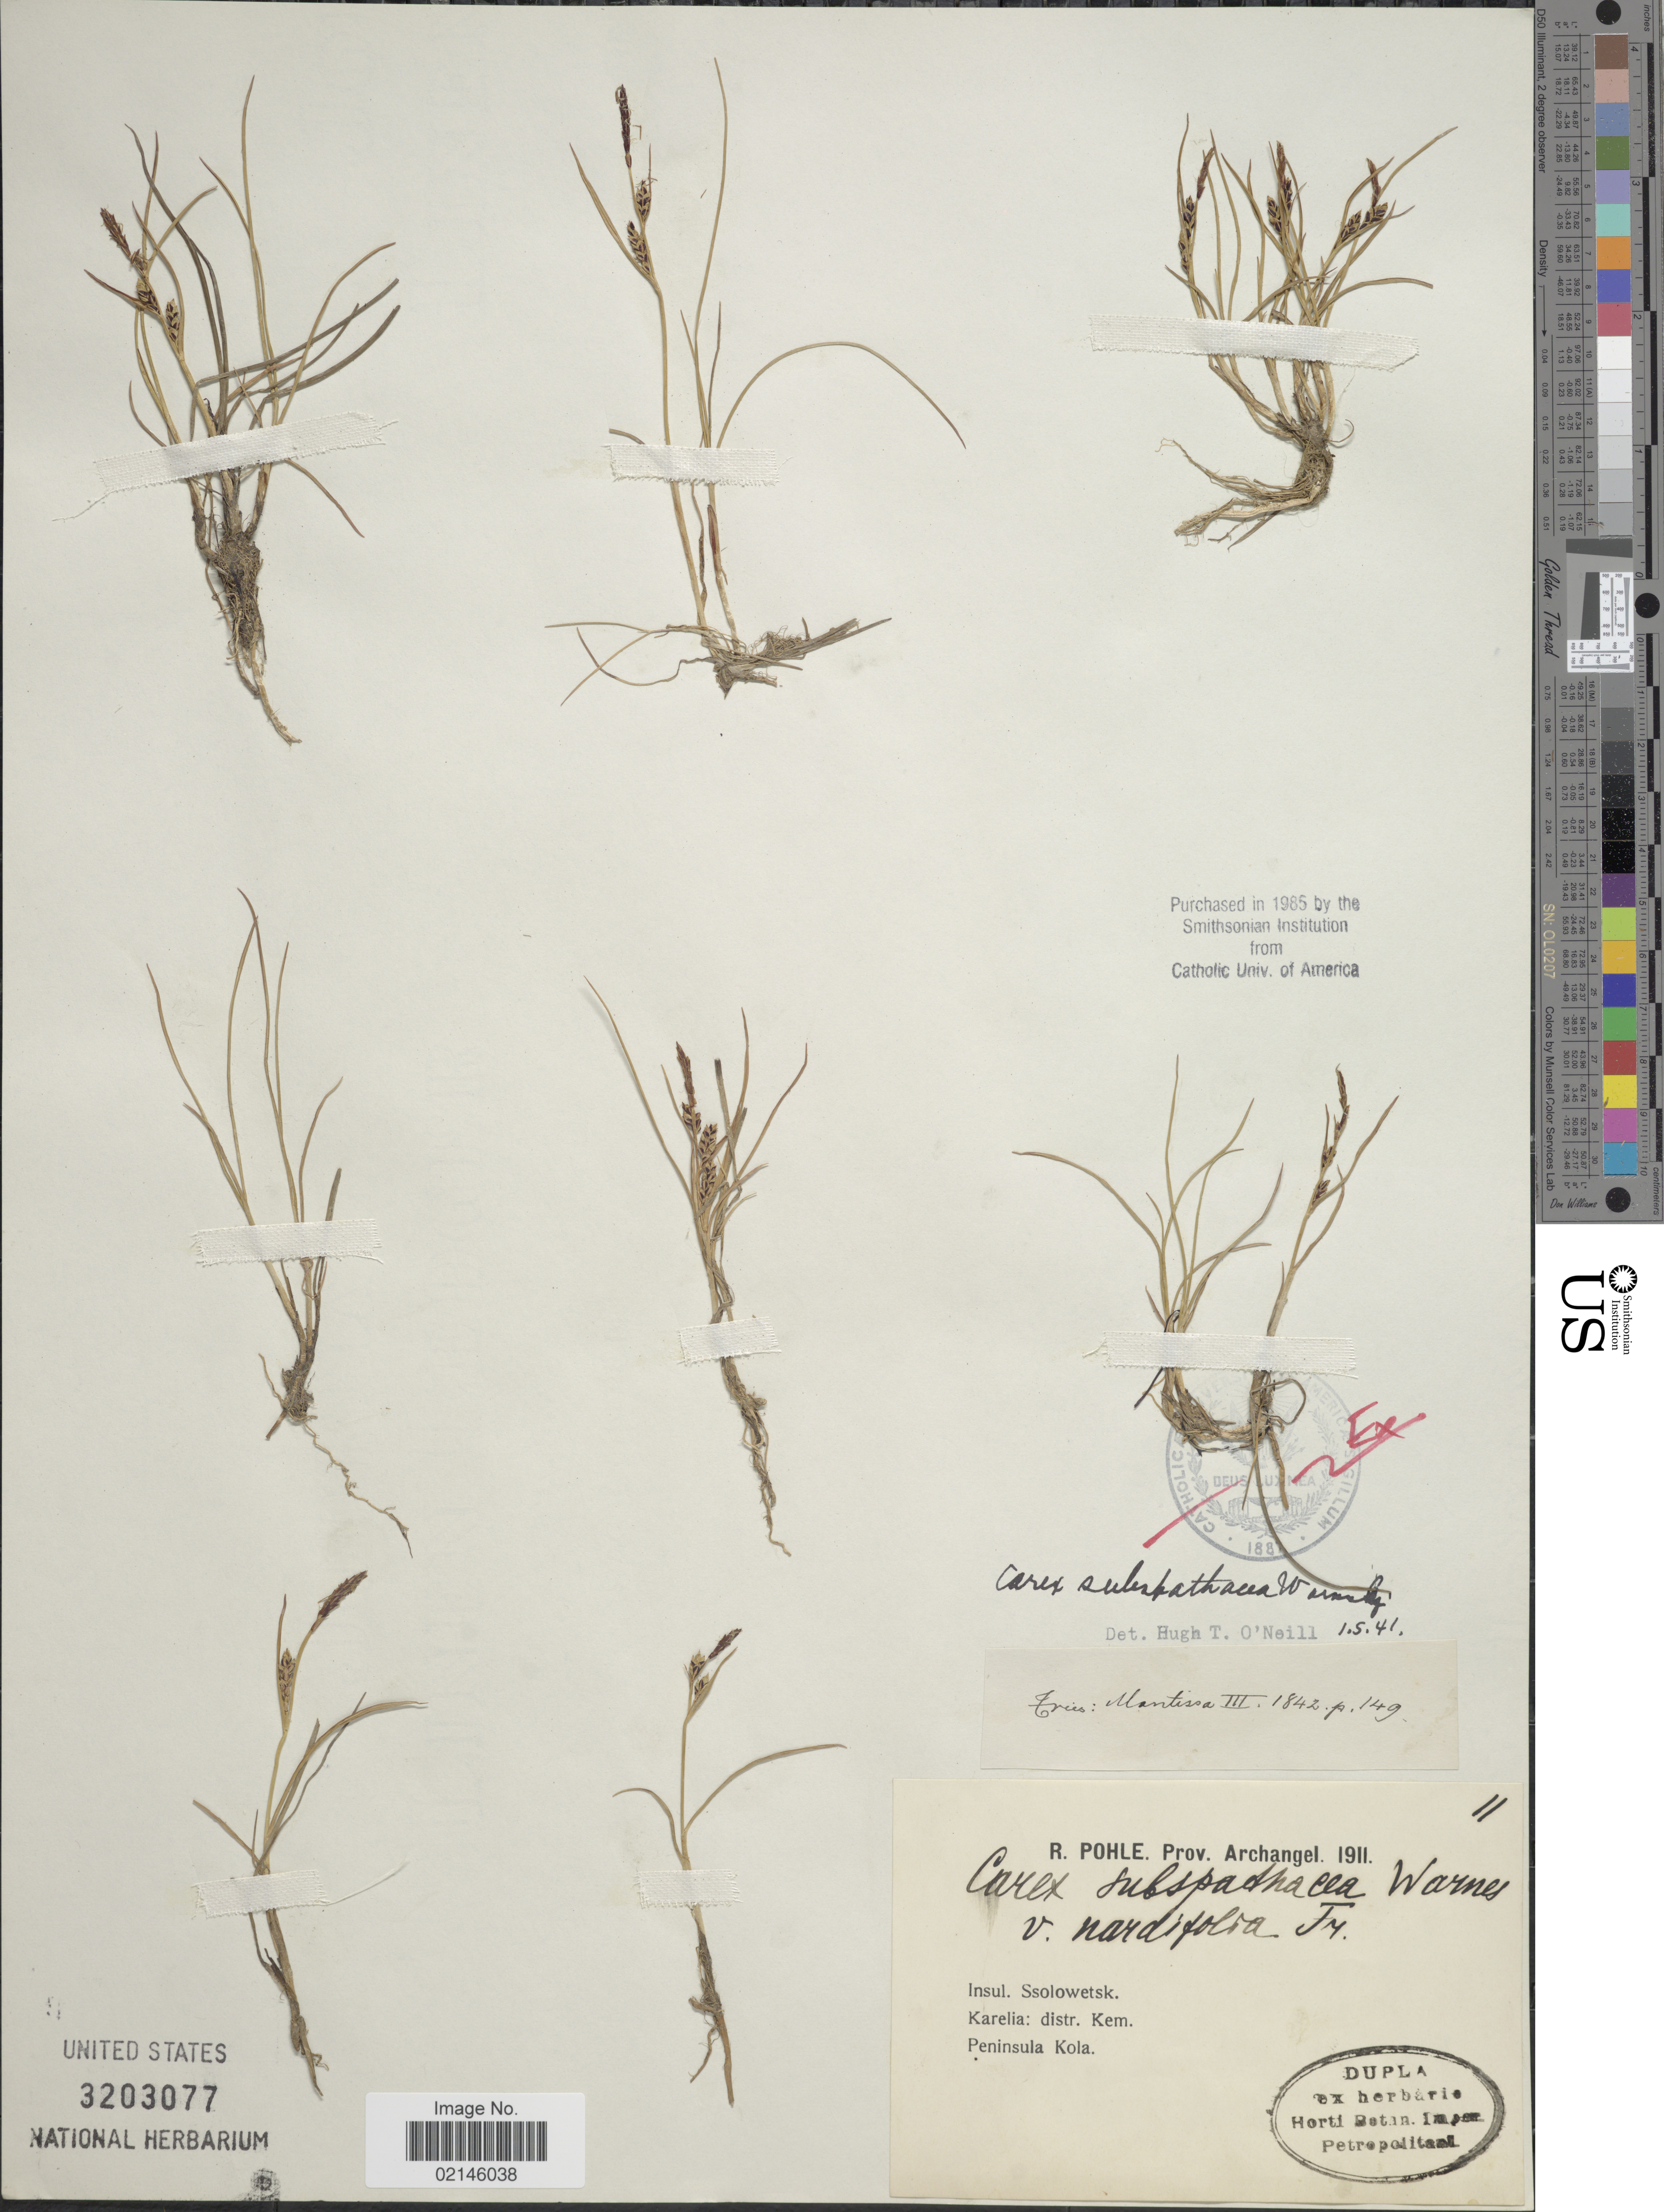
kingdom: Plantae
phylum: Tracheophyta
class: Liliopsida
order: Poales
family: Cyperaceae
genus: Carex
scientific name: Carex subspathacea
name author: Wormsk. ex Hornem.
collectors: R. Pohle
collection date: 1911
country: Russian Federation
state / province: Karelia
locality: Prov. Archangel. Insul. Ssolowetsk. Distr. Kem. Peninsula Kola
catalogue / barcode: US 3203077